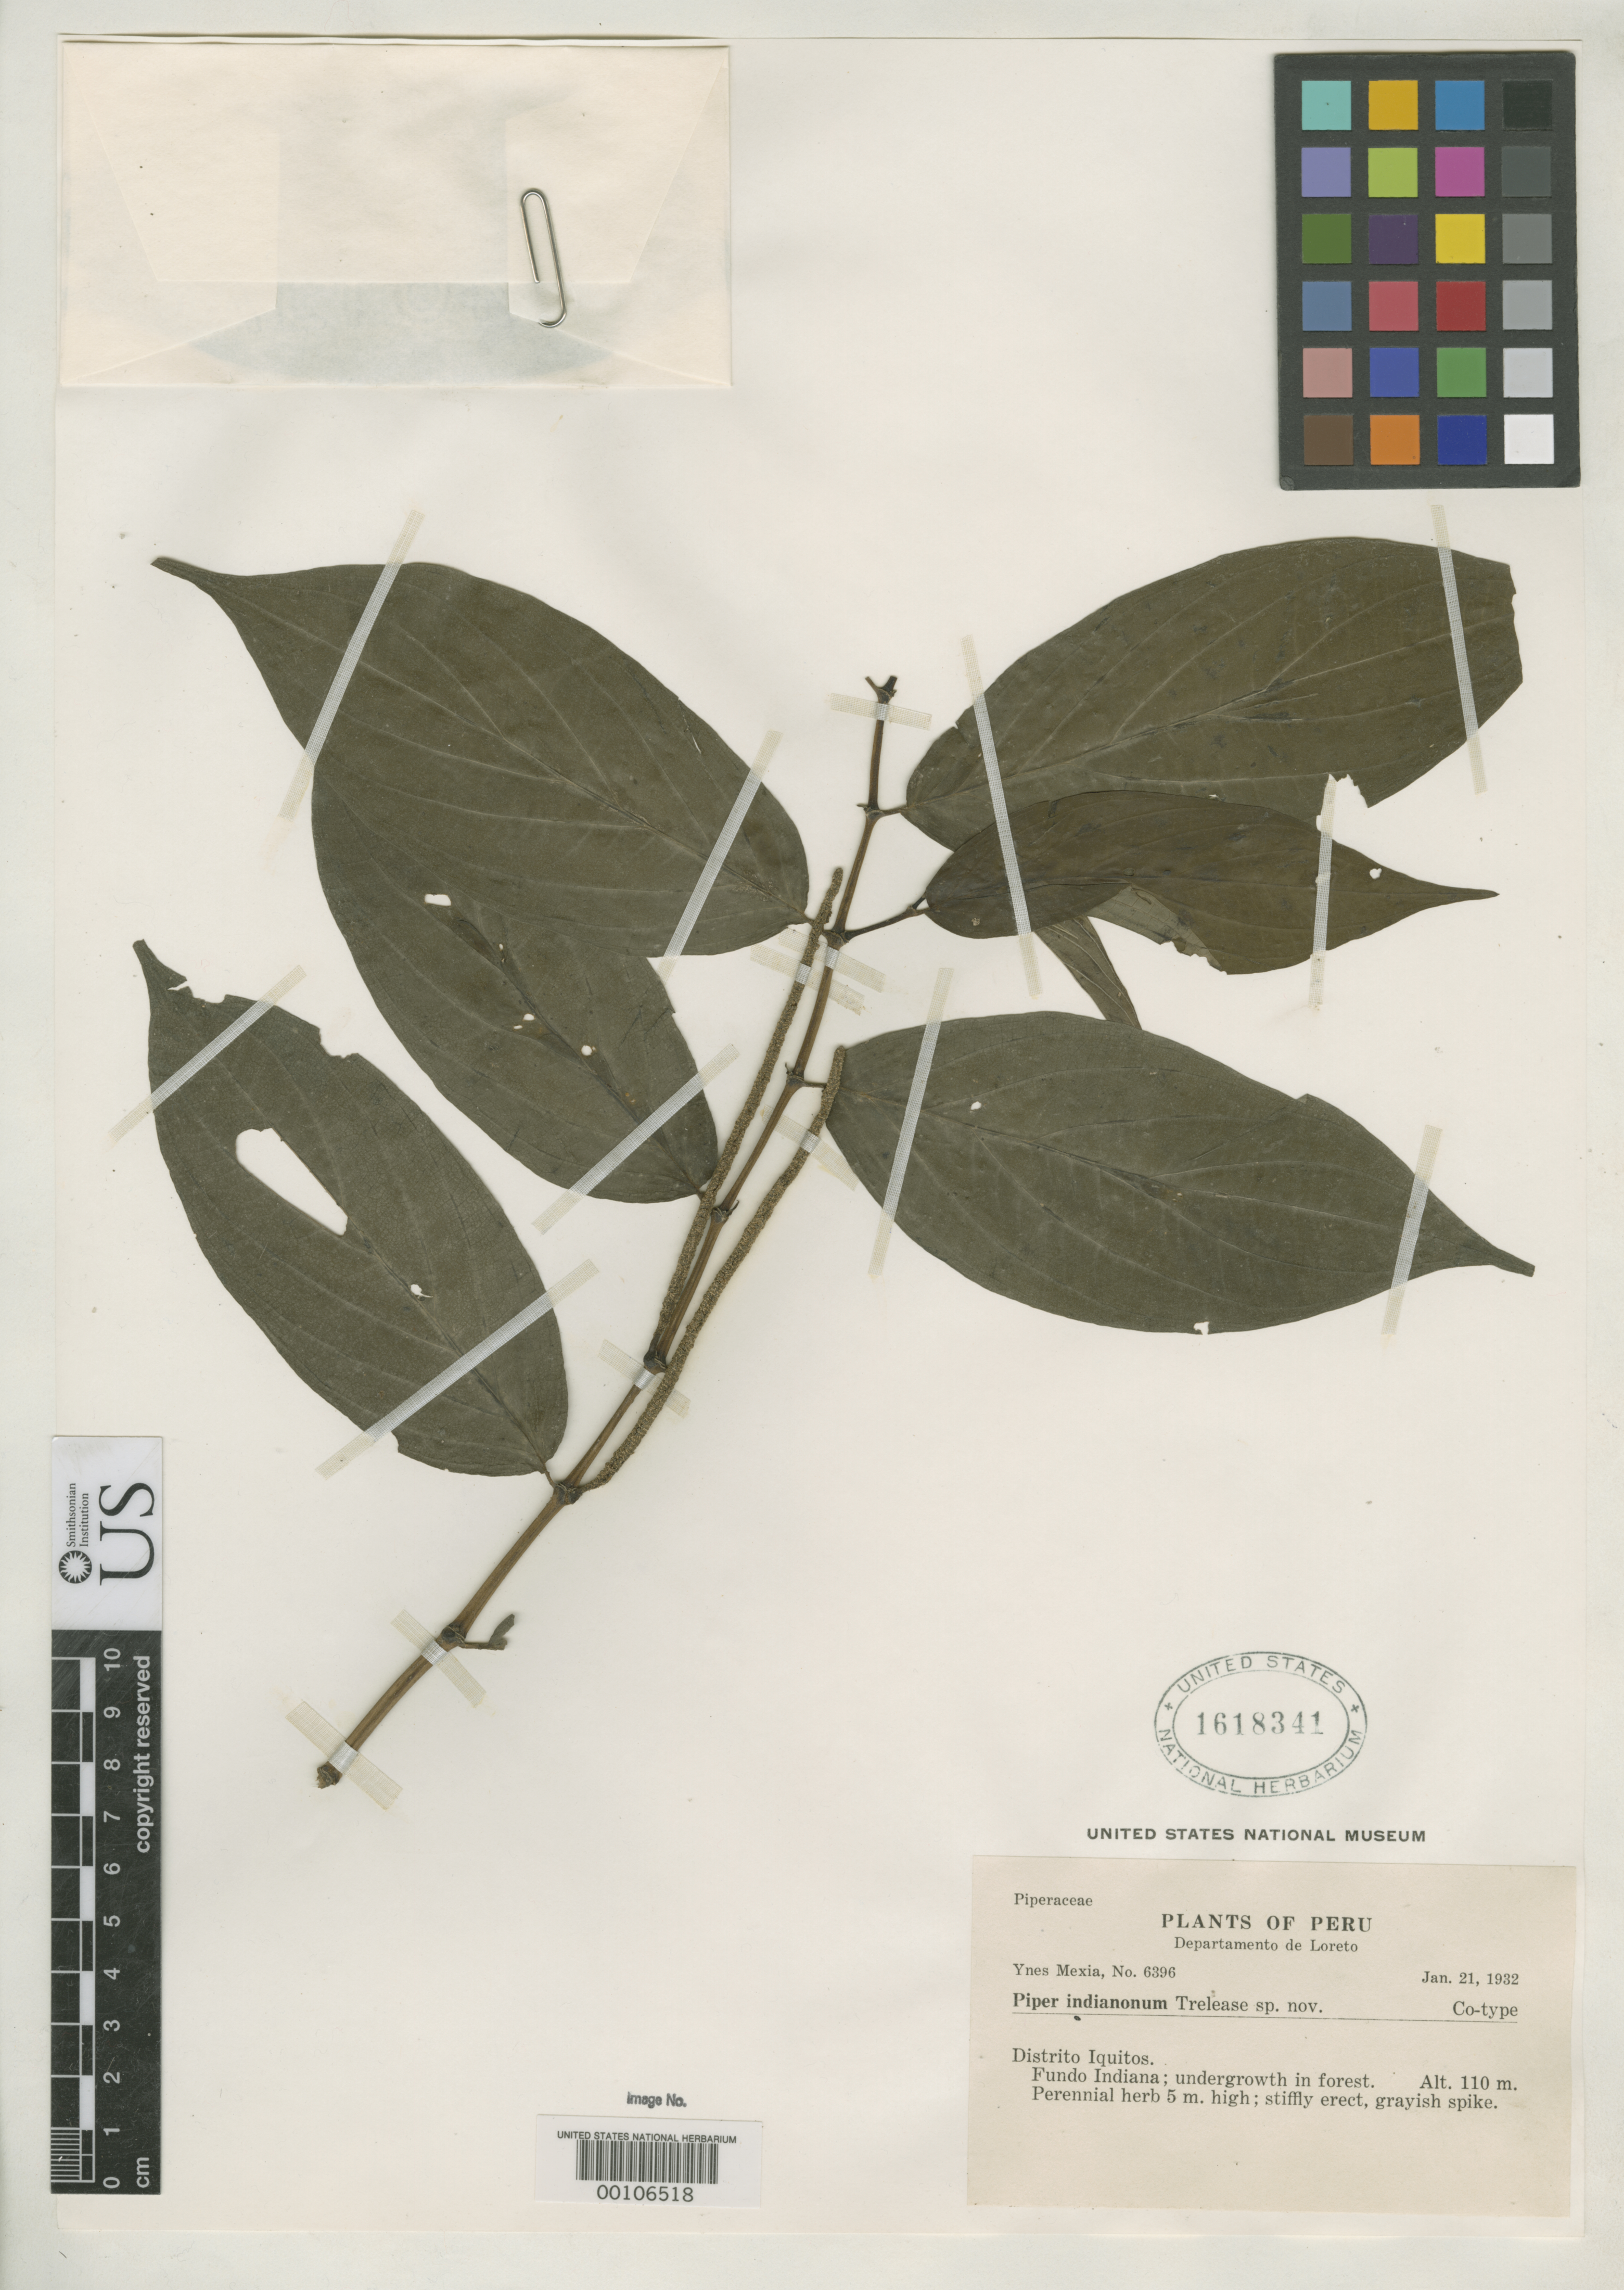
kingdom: Plantae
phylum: Tracheophyta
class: Magnoliopsida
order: Piperales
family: Piperaceae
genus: Piper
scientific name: Piper indianonum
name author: Trel. in J.F. Macbr.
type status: Isotype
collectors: Y. Mexia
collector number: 6396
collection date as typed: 21 Jan 1923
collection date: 1923-01-21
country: Peru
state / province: Loreto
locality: Iquitos, Fundo Indiana.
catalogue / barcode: US 1618341